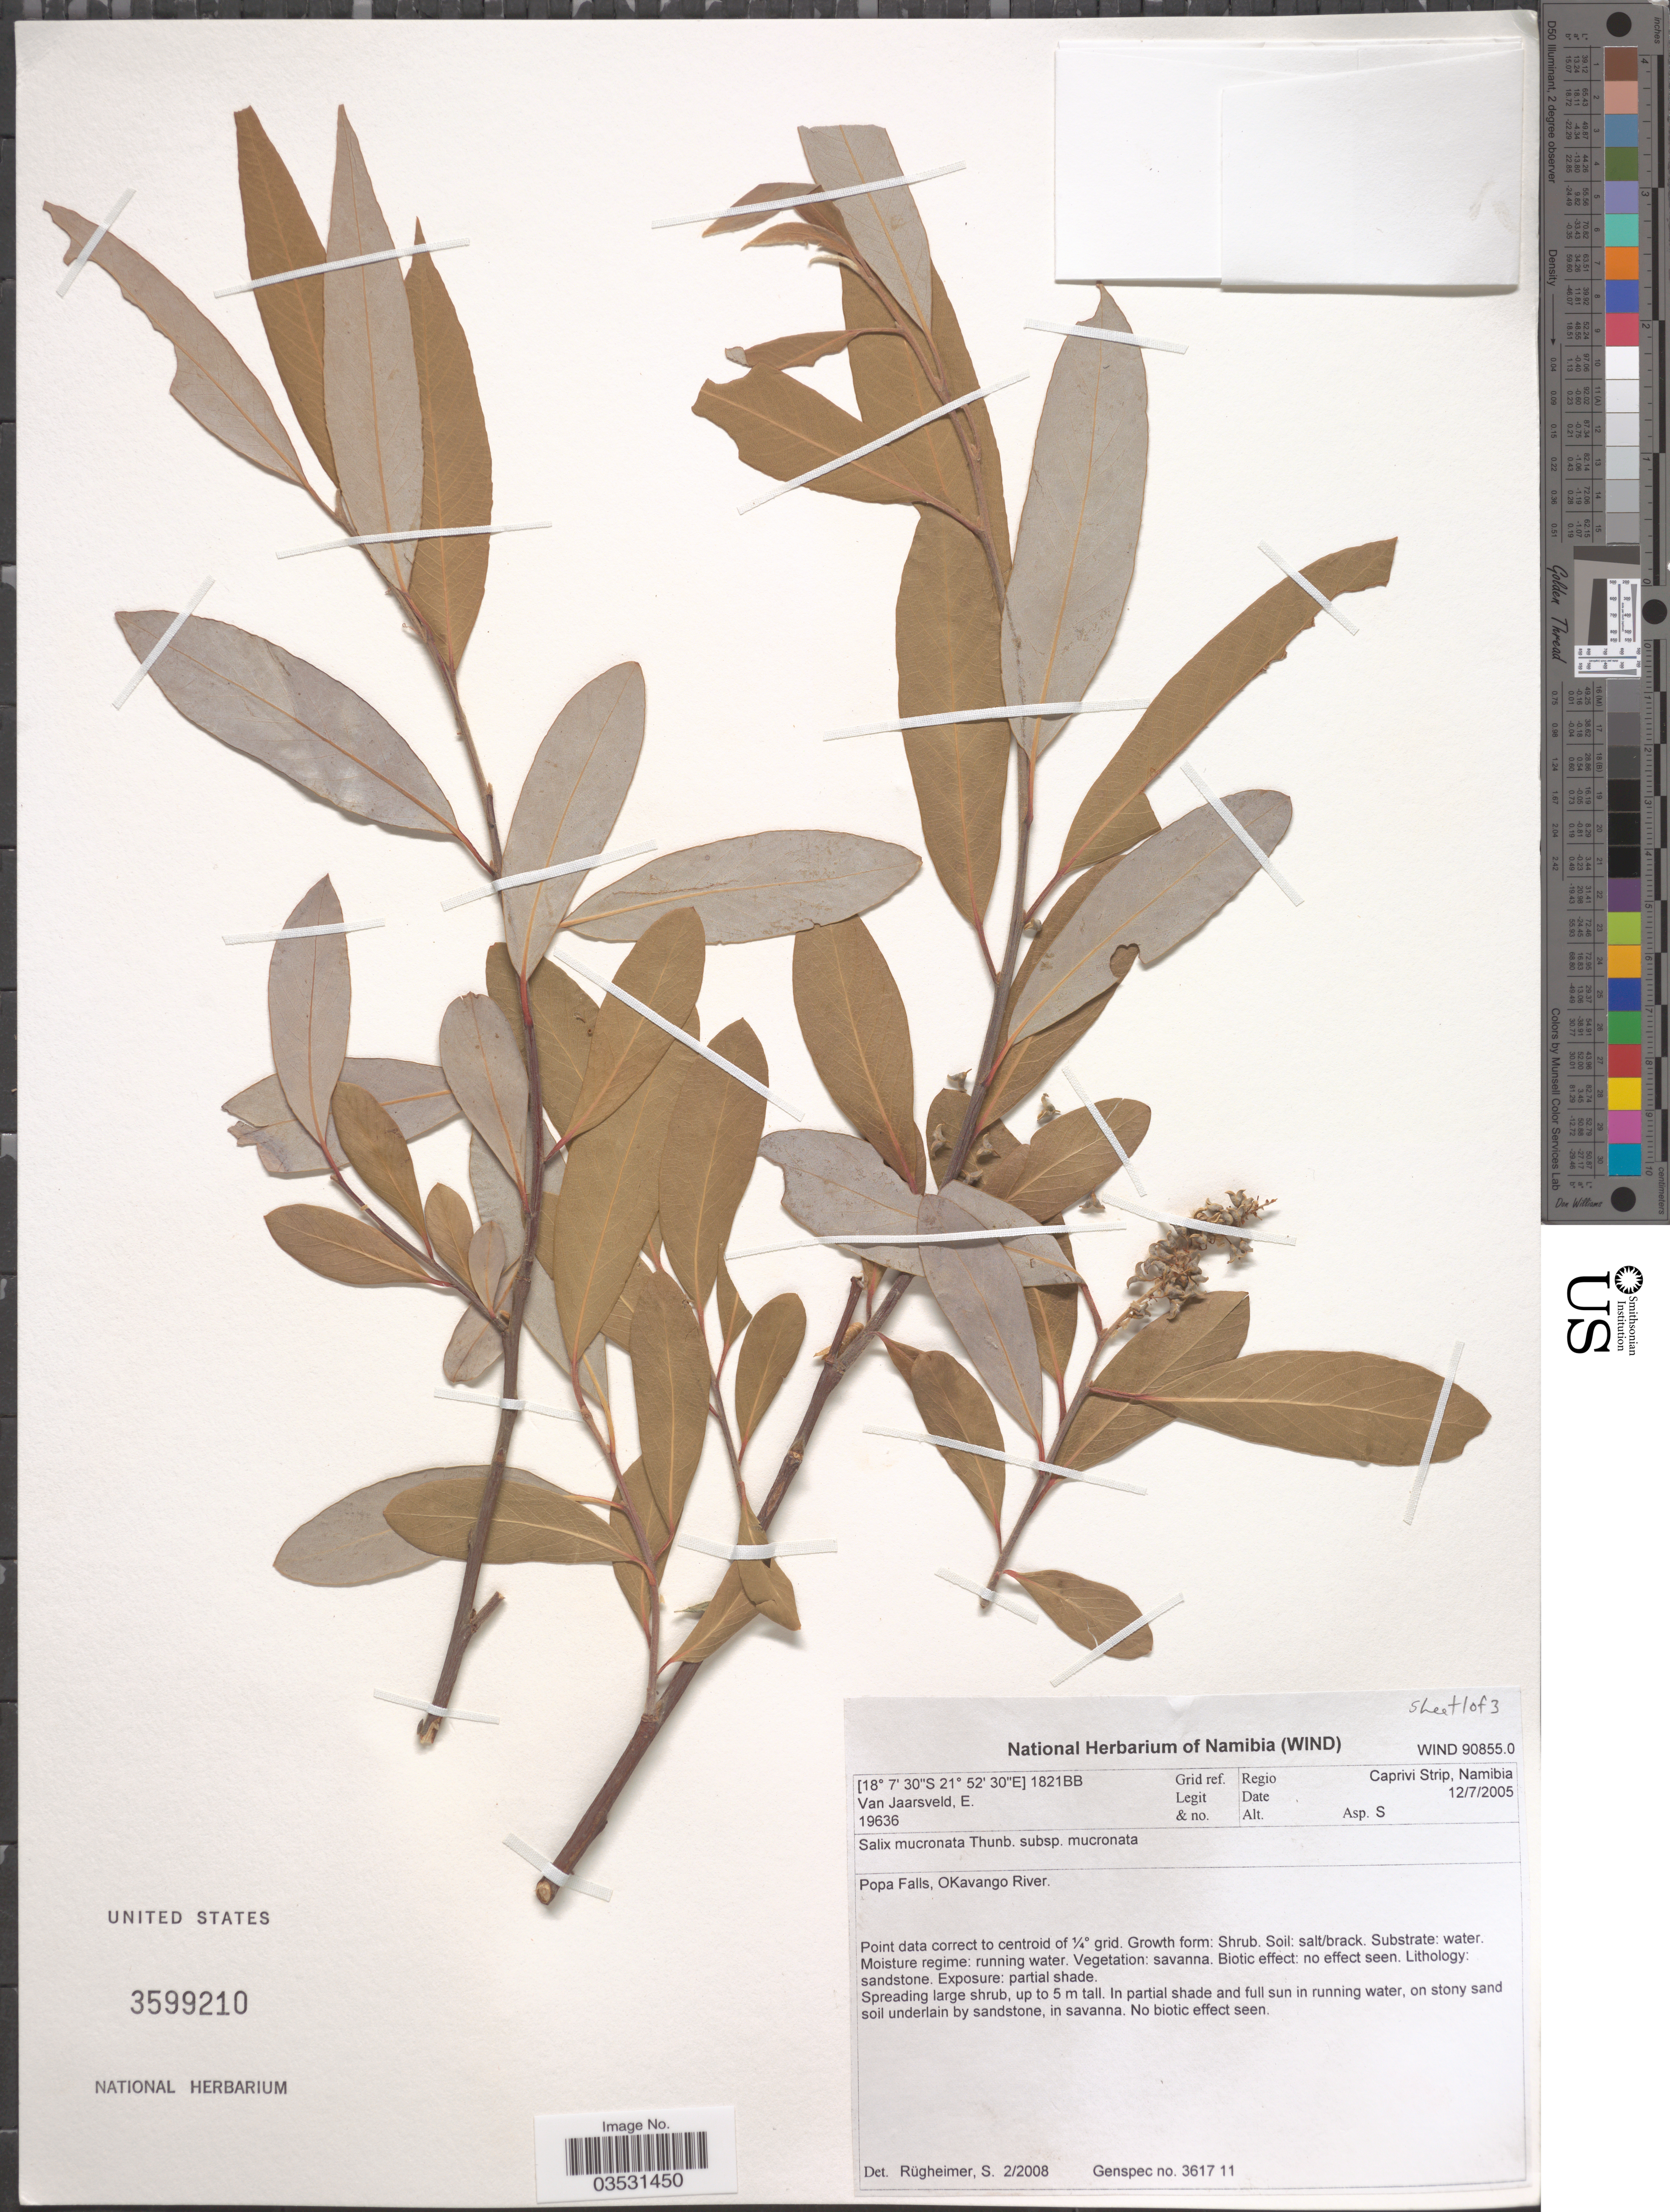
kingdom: Plantae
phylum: Tracheophyta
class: Magnoliopsida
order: Malpighiales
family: Salicaceae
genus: Salix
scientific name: Salix mucronata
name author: Thunb.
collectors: E. van Jaarsveld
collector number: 19636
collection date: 2005-07-12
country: Namibia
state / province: Caprivi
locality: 1821BB Grid ref. Regio Caprivi Strip, Namibia. Popa Falls, Okavango River.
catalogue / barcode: US 3599210